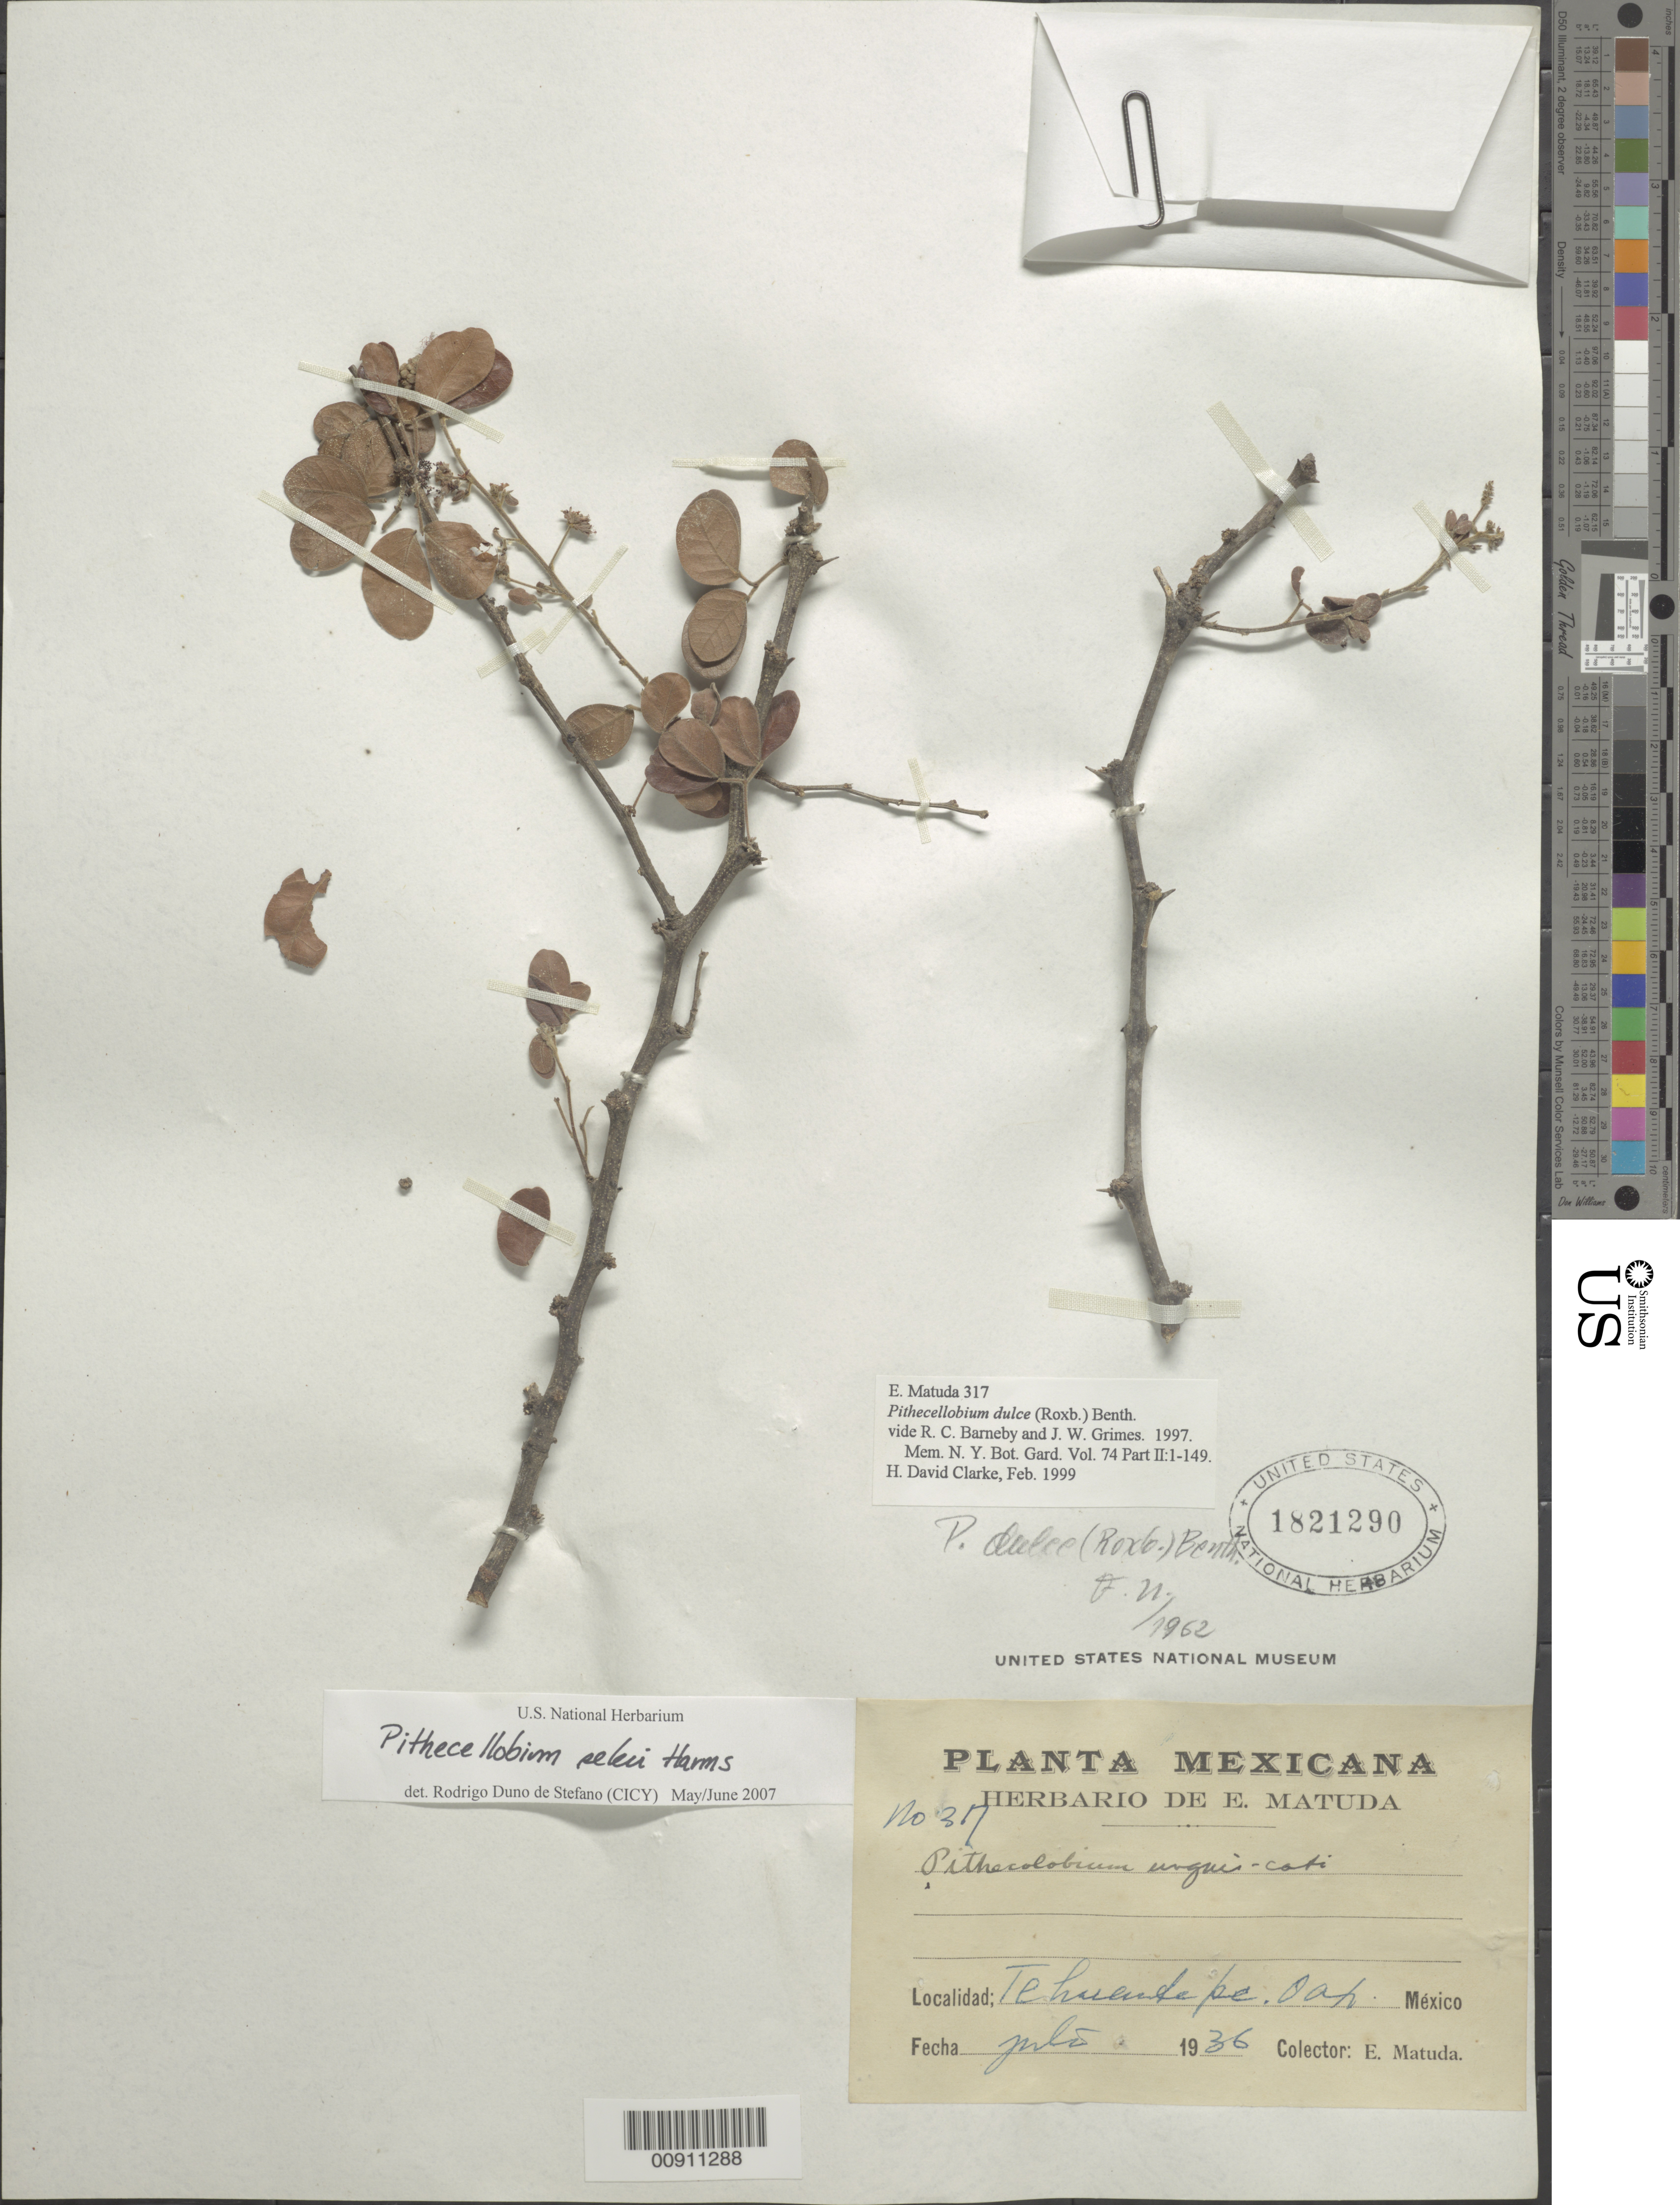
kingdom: Plantae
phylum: Tracheophyta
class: Magnoliopsida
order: Fabales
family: Fabaceae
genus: Pithecellobium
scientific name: Pithecellobium seleri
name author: Harms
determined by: Duno de Stefano, R.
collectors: E. Matuda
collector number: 317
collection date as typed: Jul 1936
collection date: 1936-07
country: Mexico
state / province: Oaxaca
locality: Tehuentepe [sic], Oaxaca.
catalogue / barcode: US 1821290